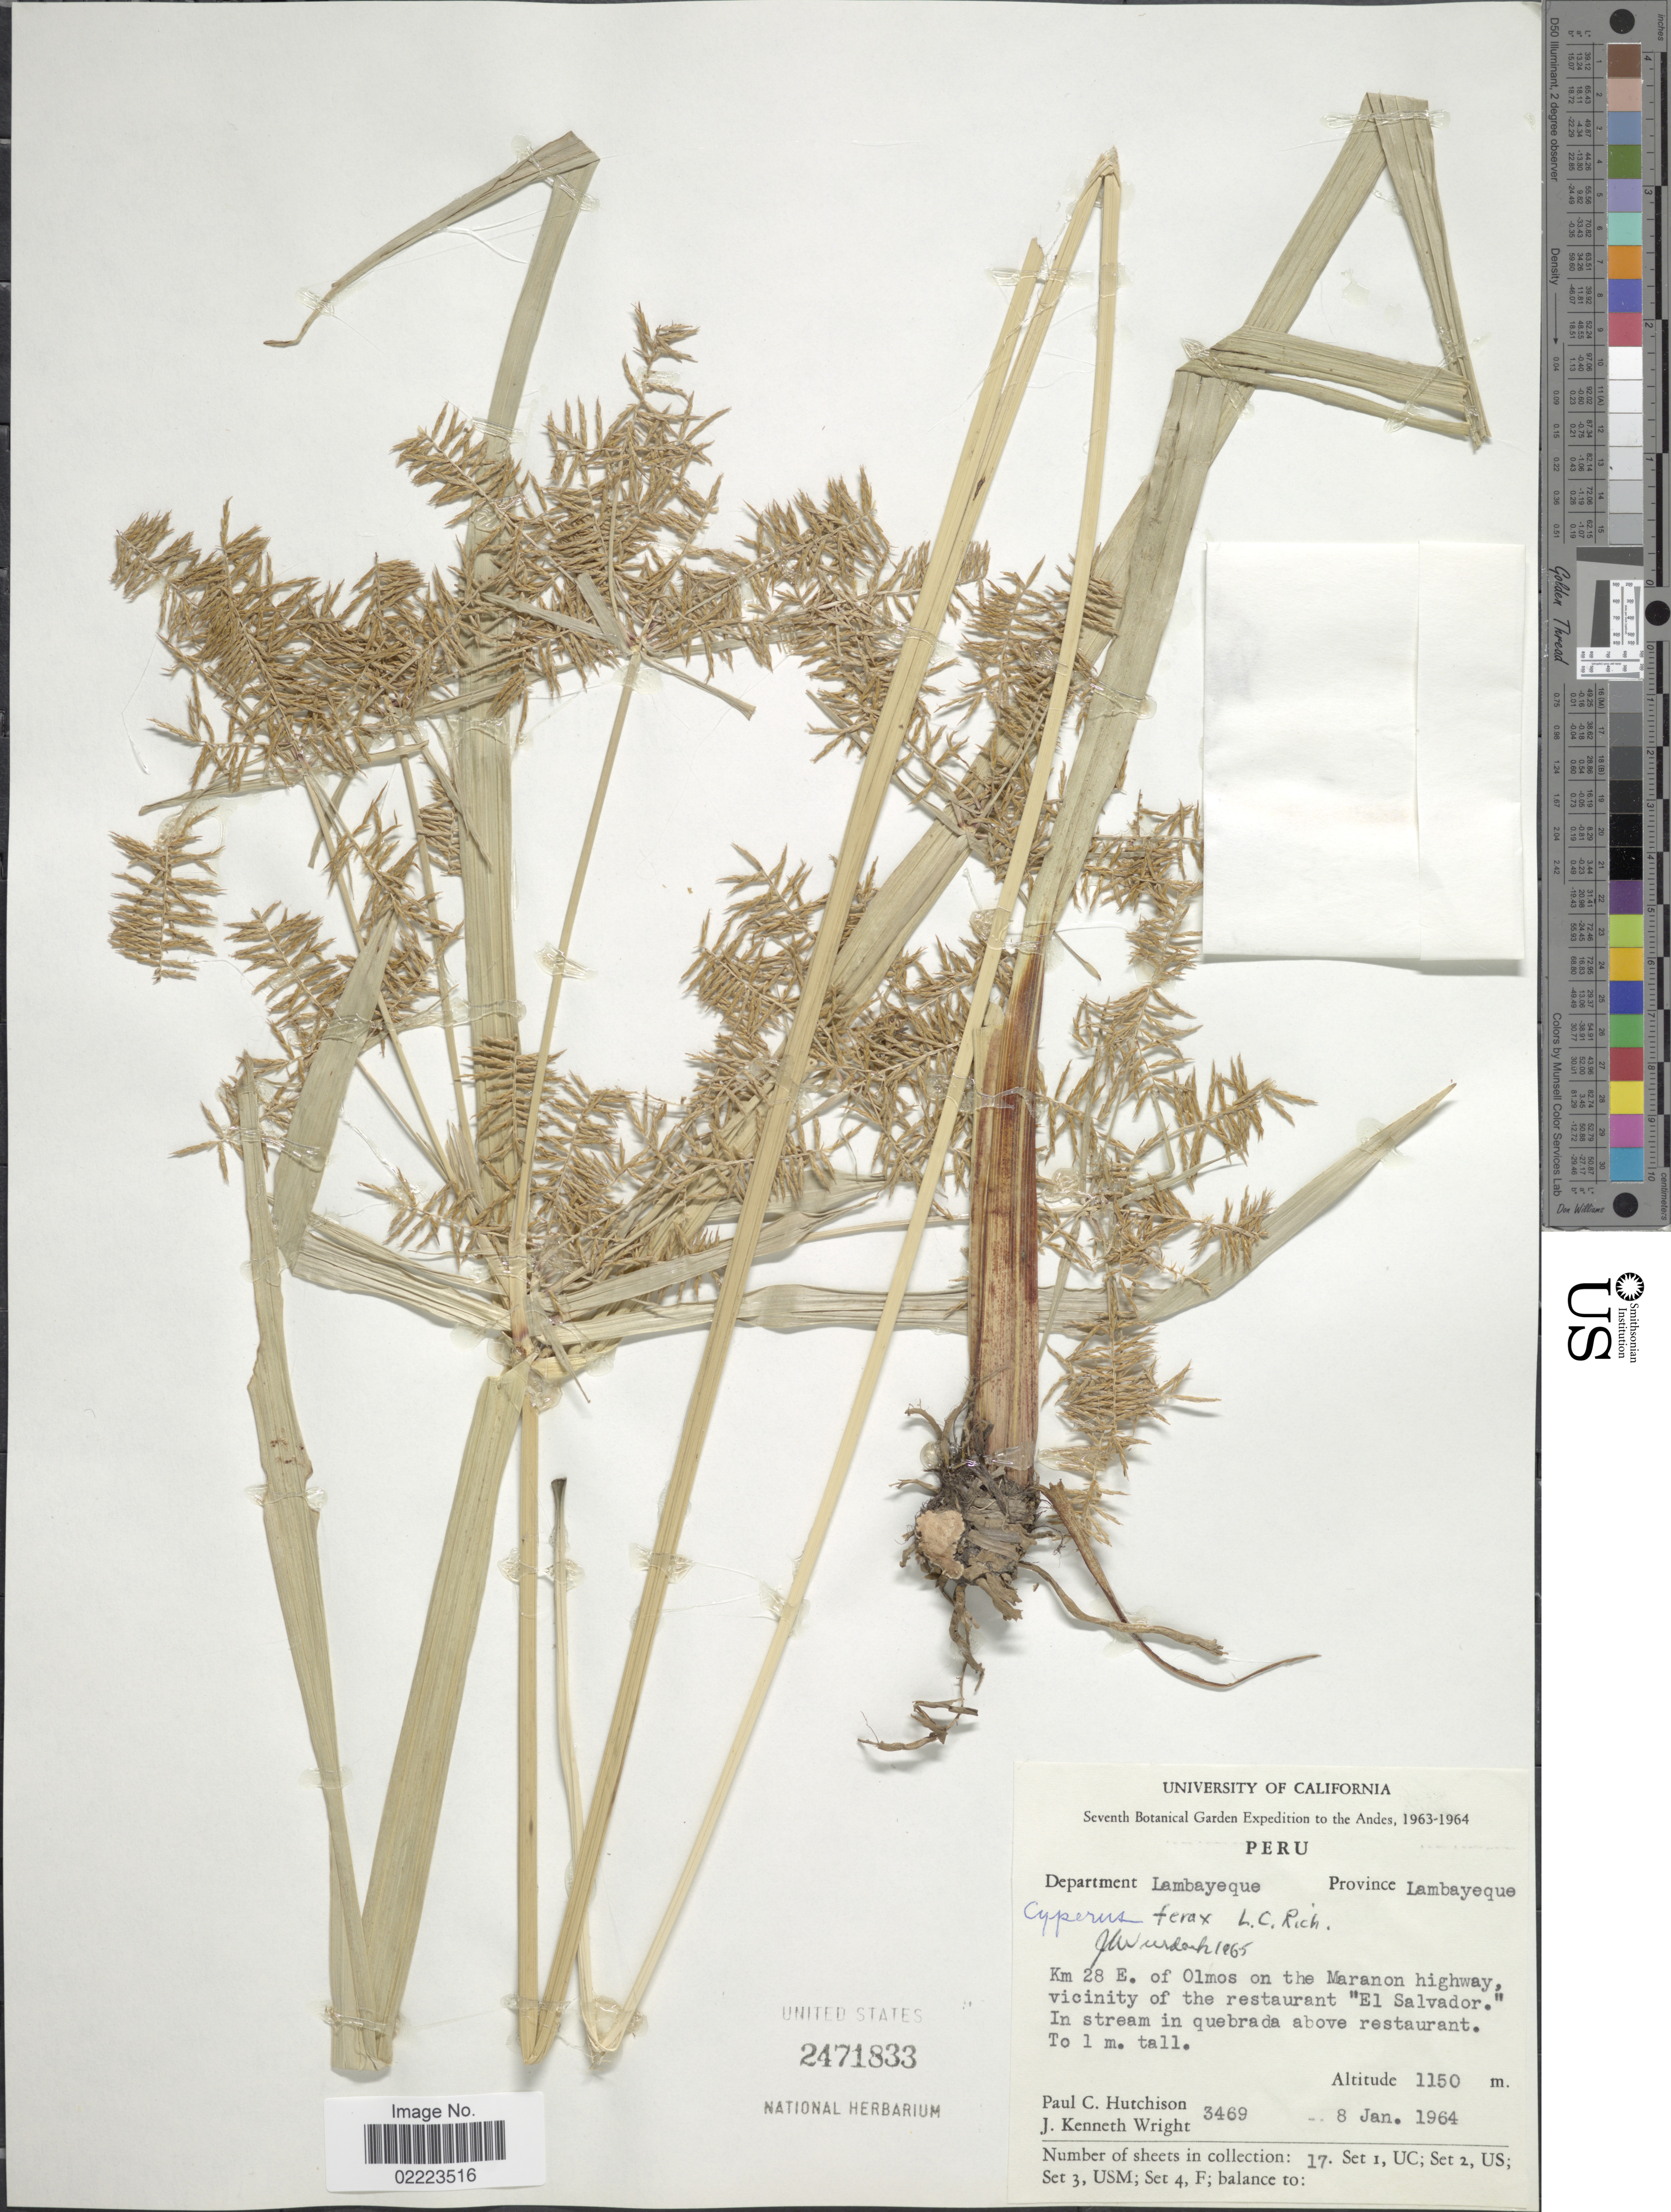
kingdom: Plantae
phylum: Tracheophyta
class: Liliopsida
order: Poales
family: Cyperaceae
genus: Cyperus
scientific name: Cyperus odoratus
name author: L.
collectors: P. C. Hutchison & J. K. Wright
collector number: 3469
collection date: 1964-01-08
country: Peru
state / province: Lambayeque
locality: Department Lambayeque. Province Lambayeque. Km 28 E. of Olmos on the Maranon highway vicinity of the restaurant "El Salvador"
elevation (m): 1150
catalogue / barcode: US 2471833